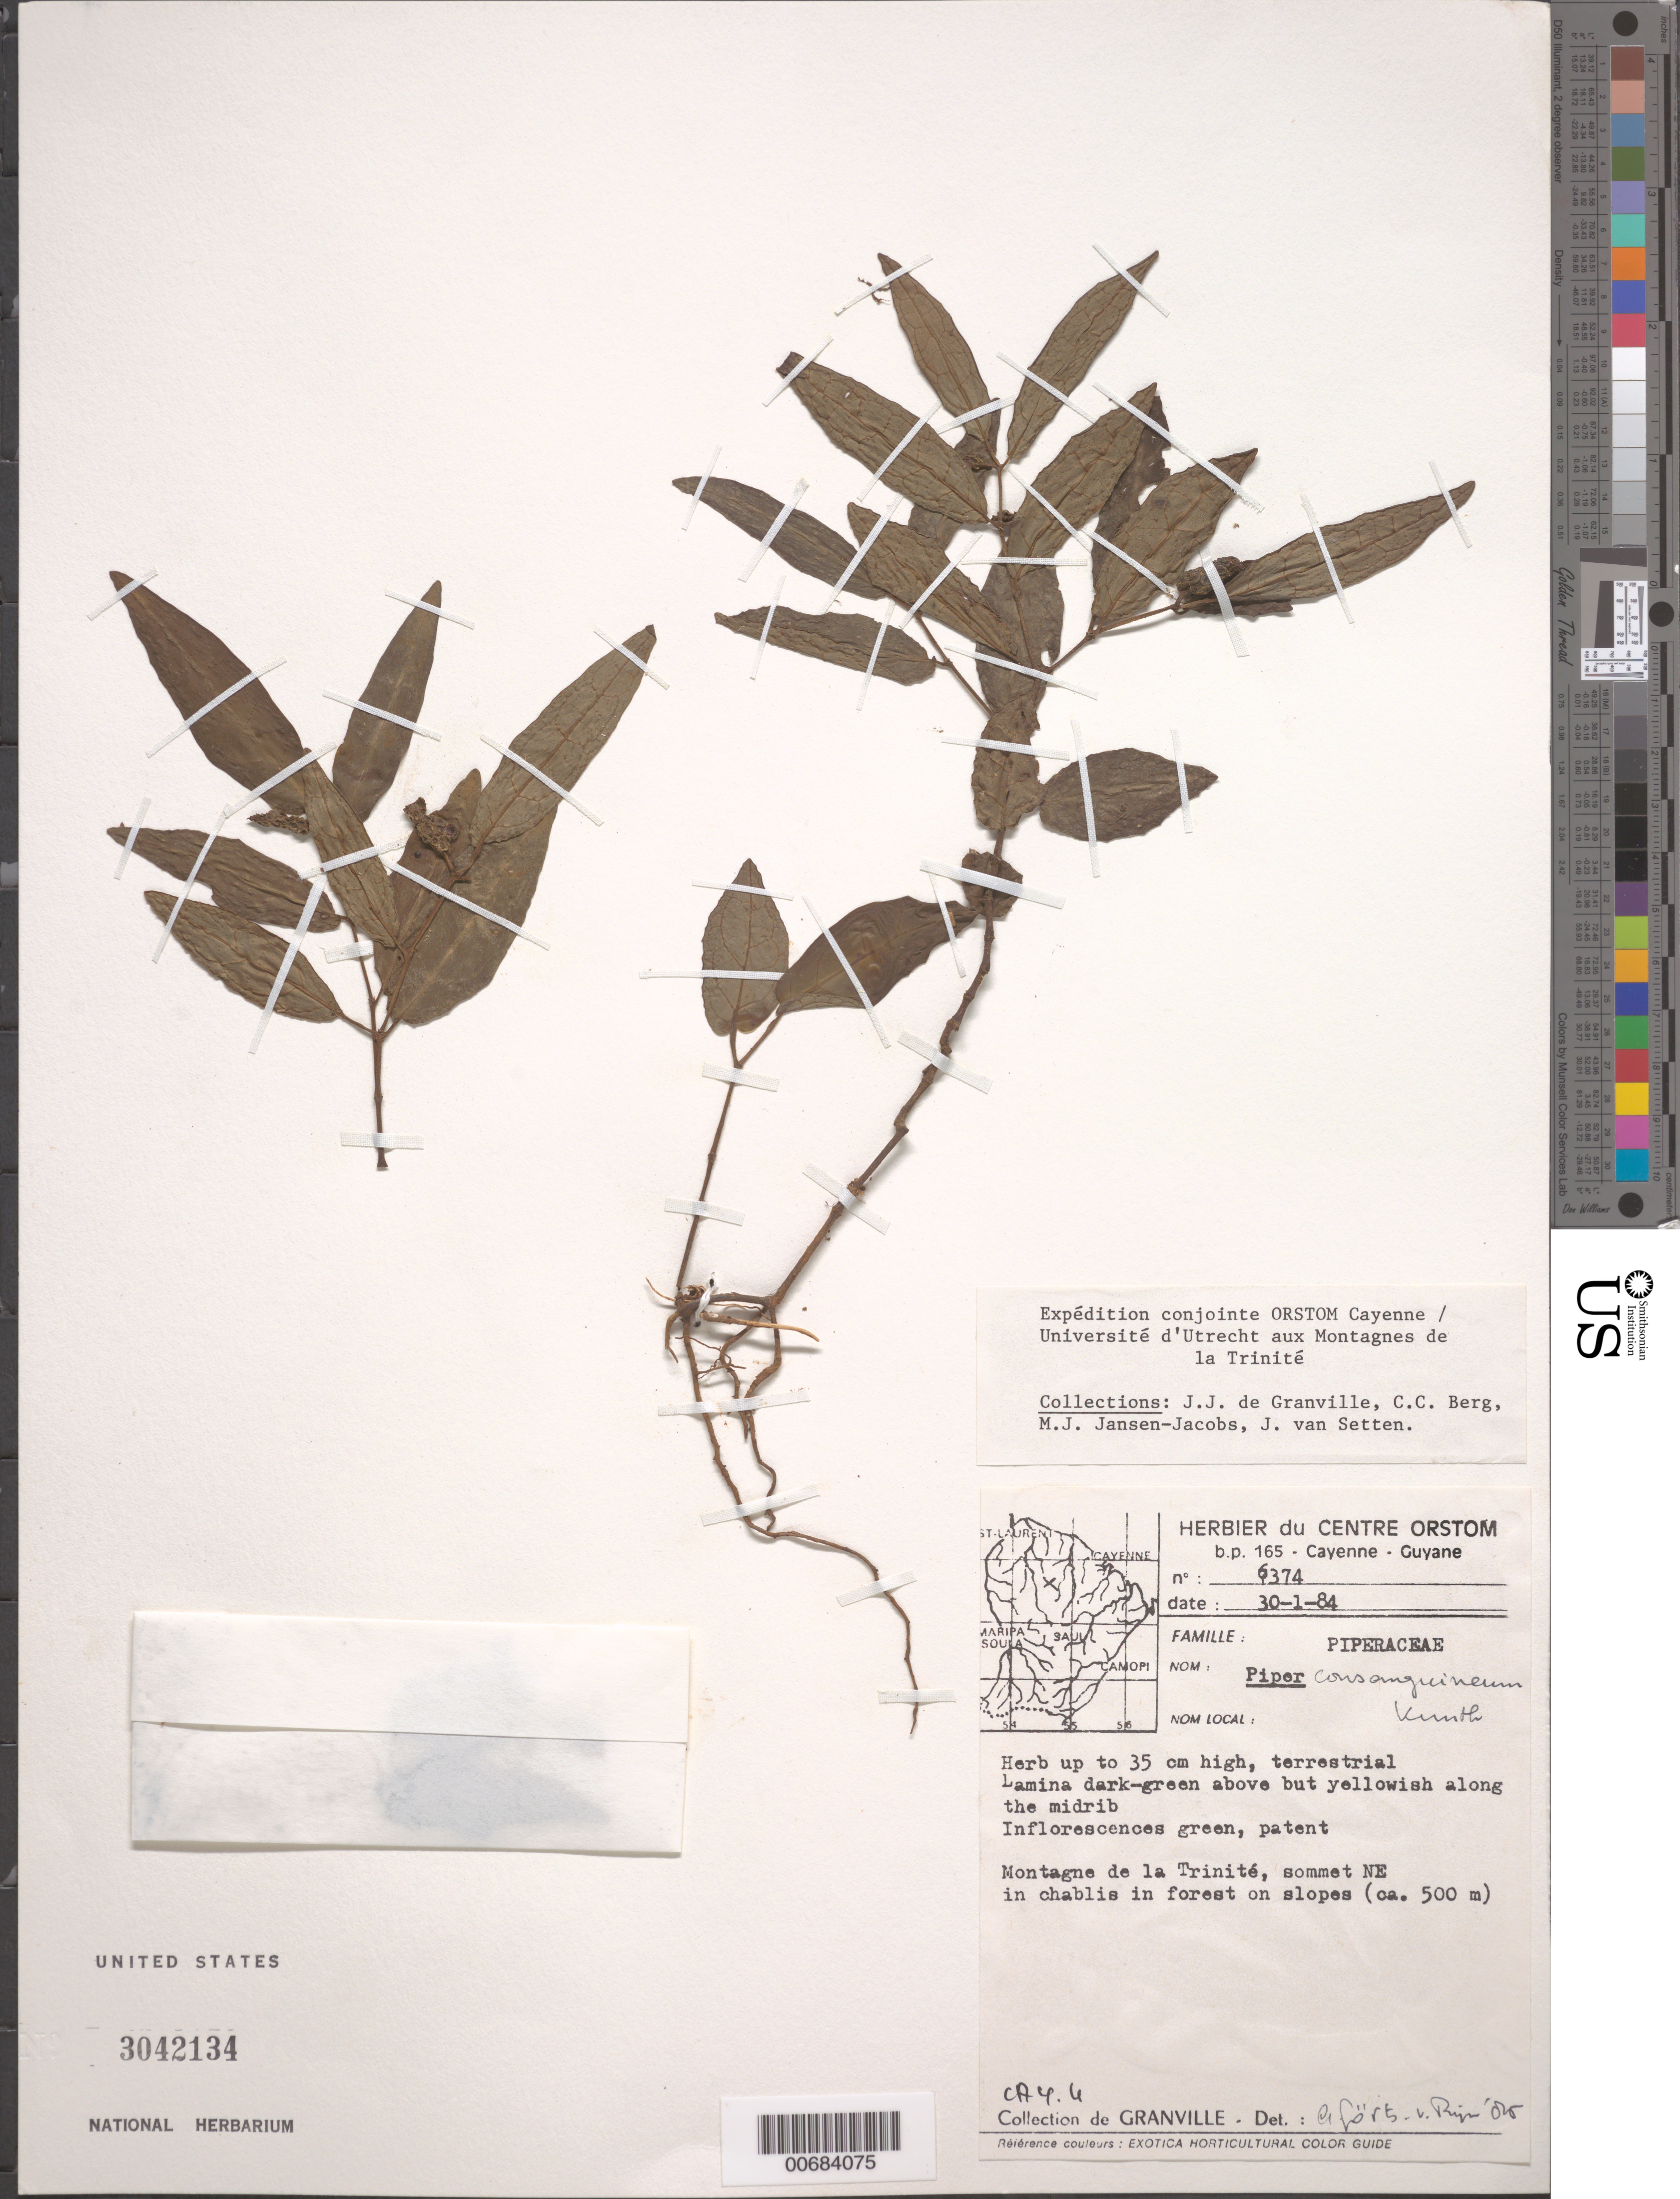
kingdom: Plantae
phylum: Tracheophyta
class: Magnoliopsida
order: Piperales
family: Piperaceae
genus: Piper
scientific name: Piper consanguineum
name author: Kunth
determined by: Görts-van Rijn, A. R. A.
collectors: J.-J. de Granville, C. C. Berg, M. J. Jansen-Jacobs & J. van Setten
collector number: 6374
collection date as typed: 30-Jan-84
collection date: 1984-01-30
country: French Guiana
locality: Montagnes de la Trinité, sommet NE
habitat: Chablis in forest on slopes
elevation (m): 500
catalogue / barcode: US 3042134